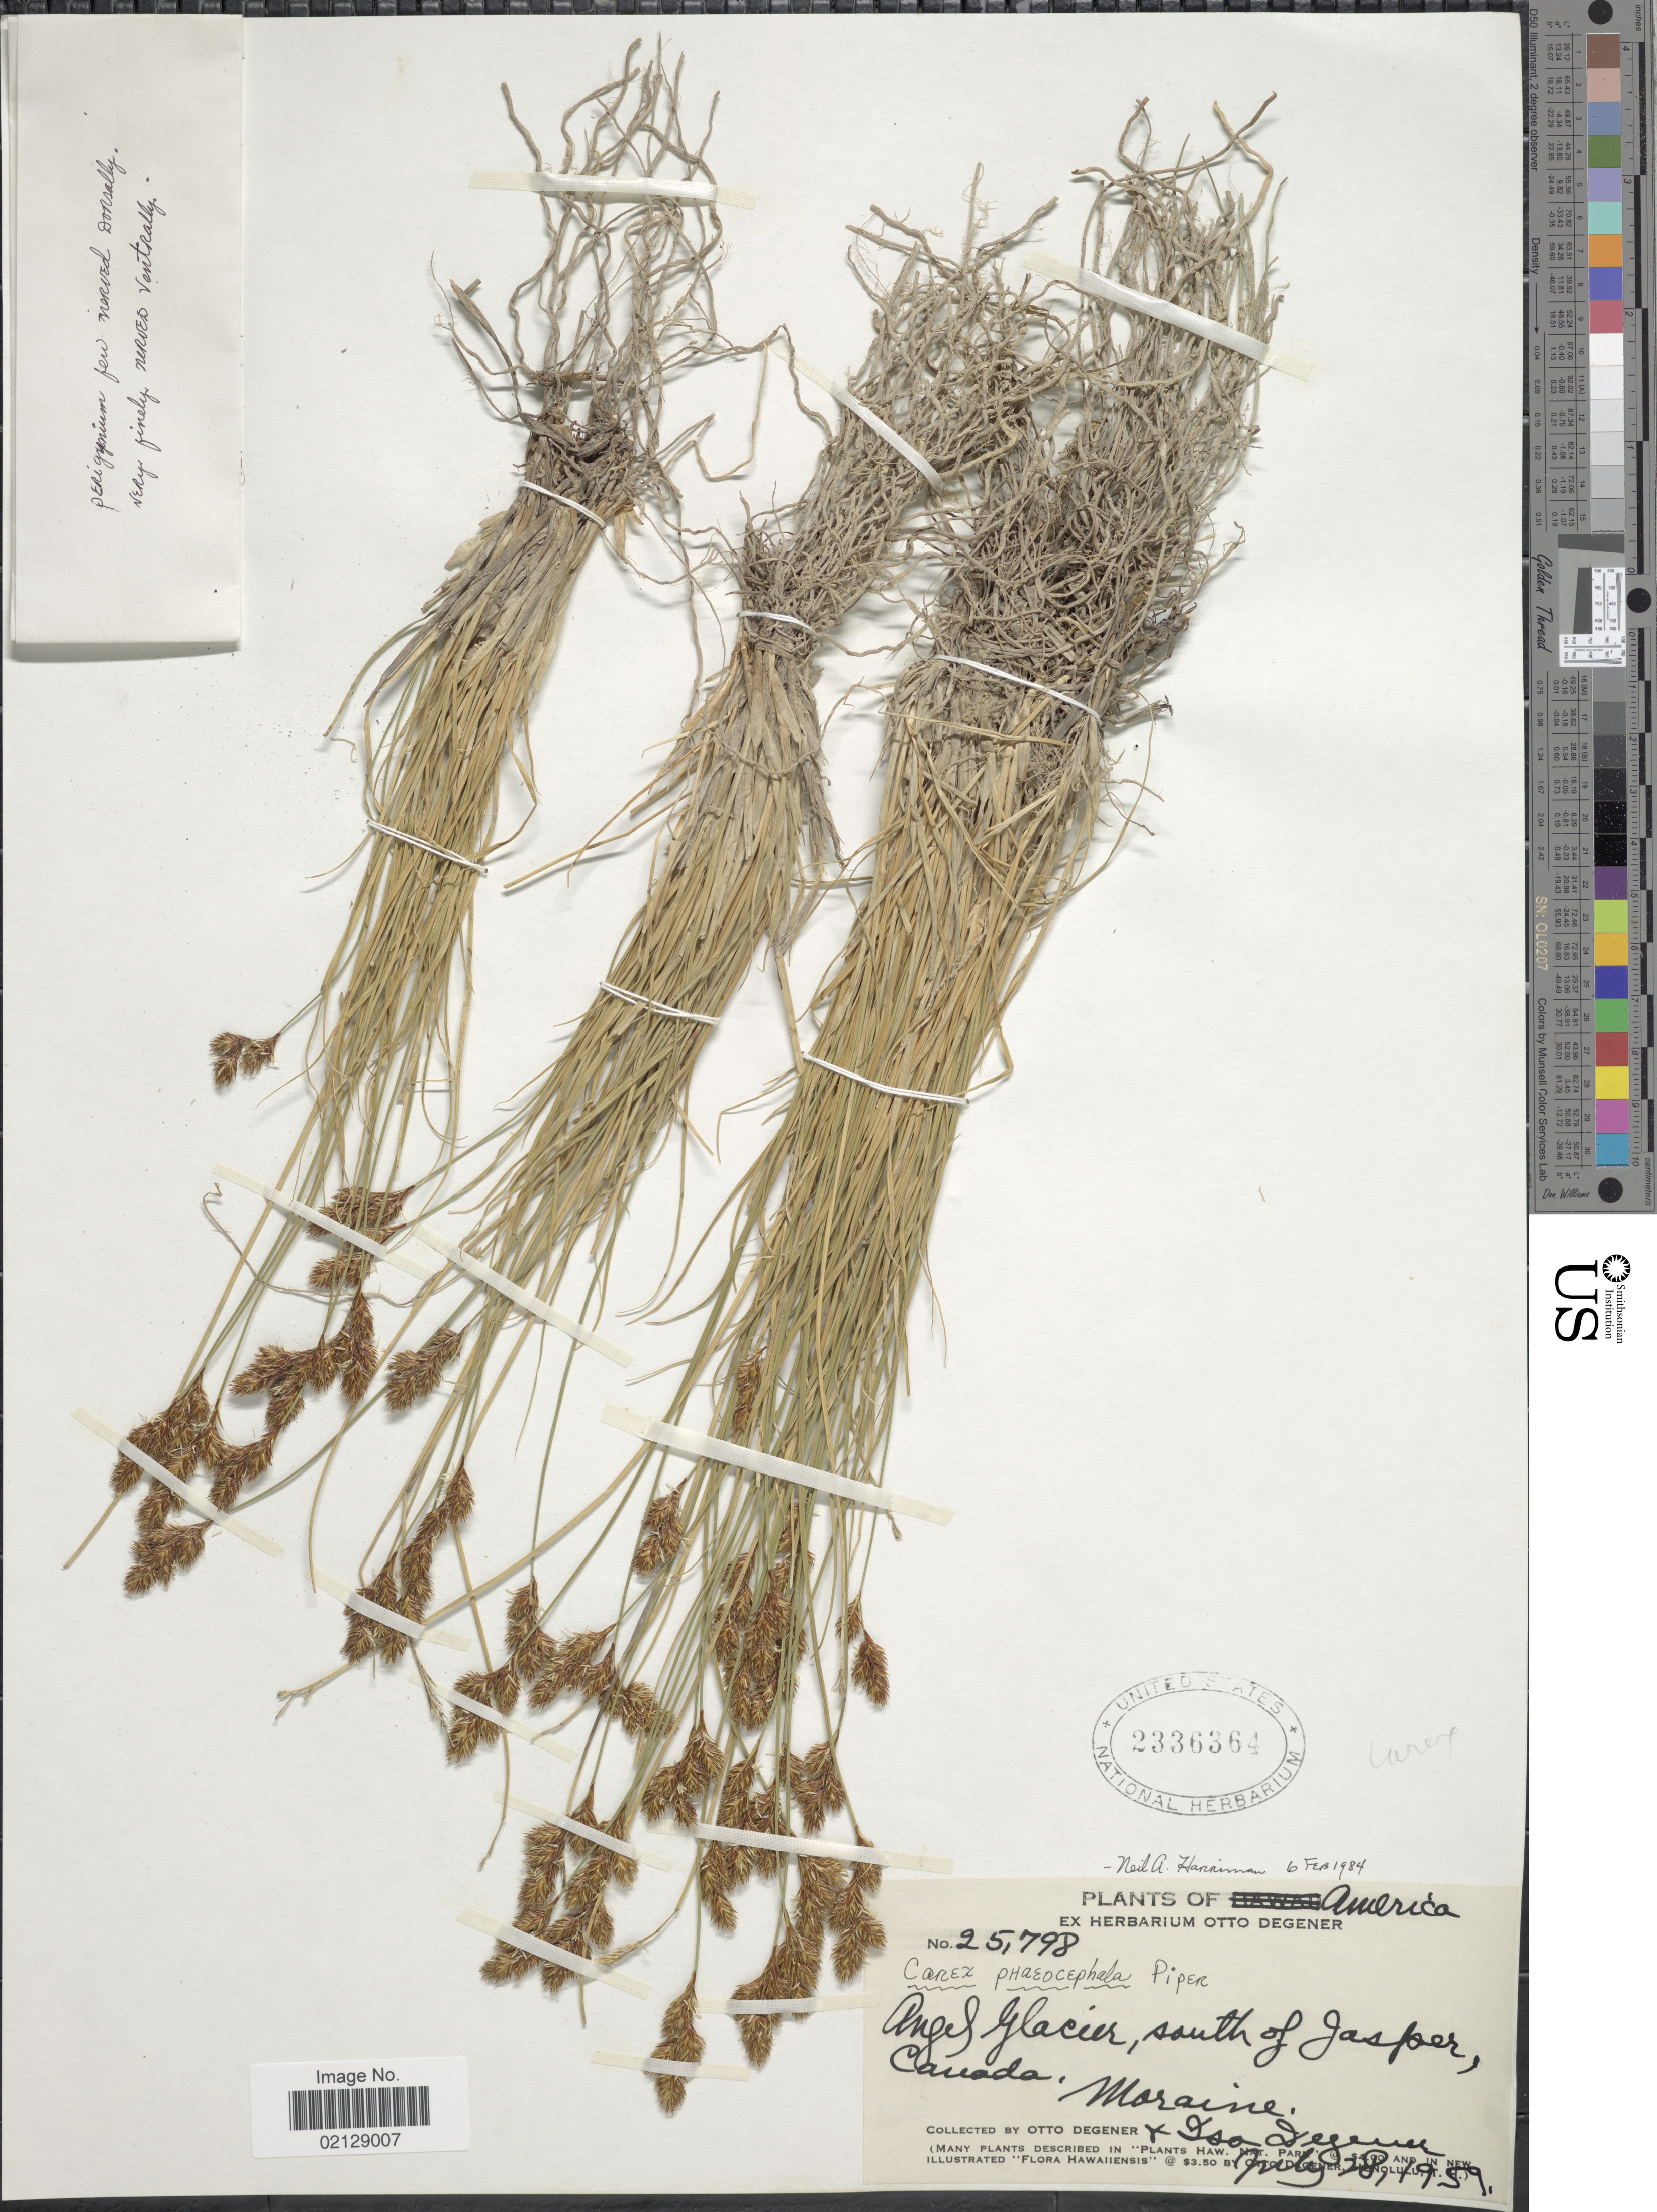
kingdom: Plantae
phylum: Tracheophyta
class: Liliopsida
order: Poales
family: Cyperaceae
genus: Carex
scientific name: Carex phaeocephala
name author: Piper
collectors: O. Degener & I. Degener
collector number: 25798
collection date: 1959-07-28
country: Canada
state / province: Alberta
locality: Angel Glacier, south of Jasper, Canada, Moraine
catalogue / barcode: US 2336364